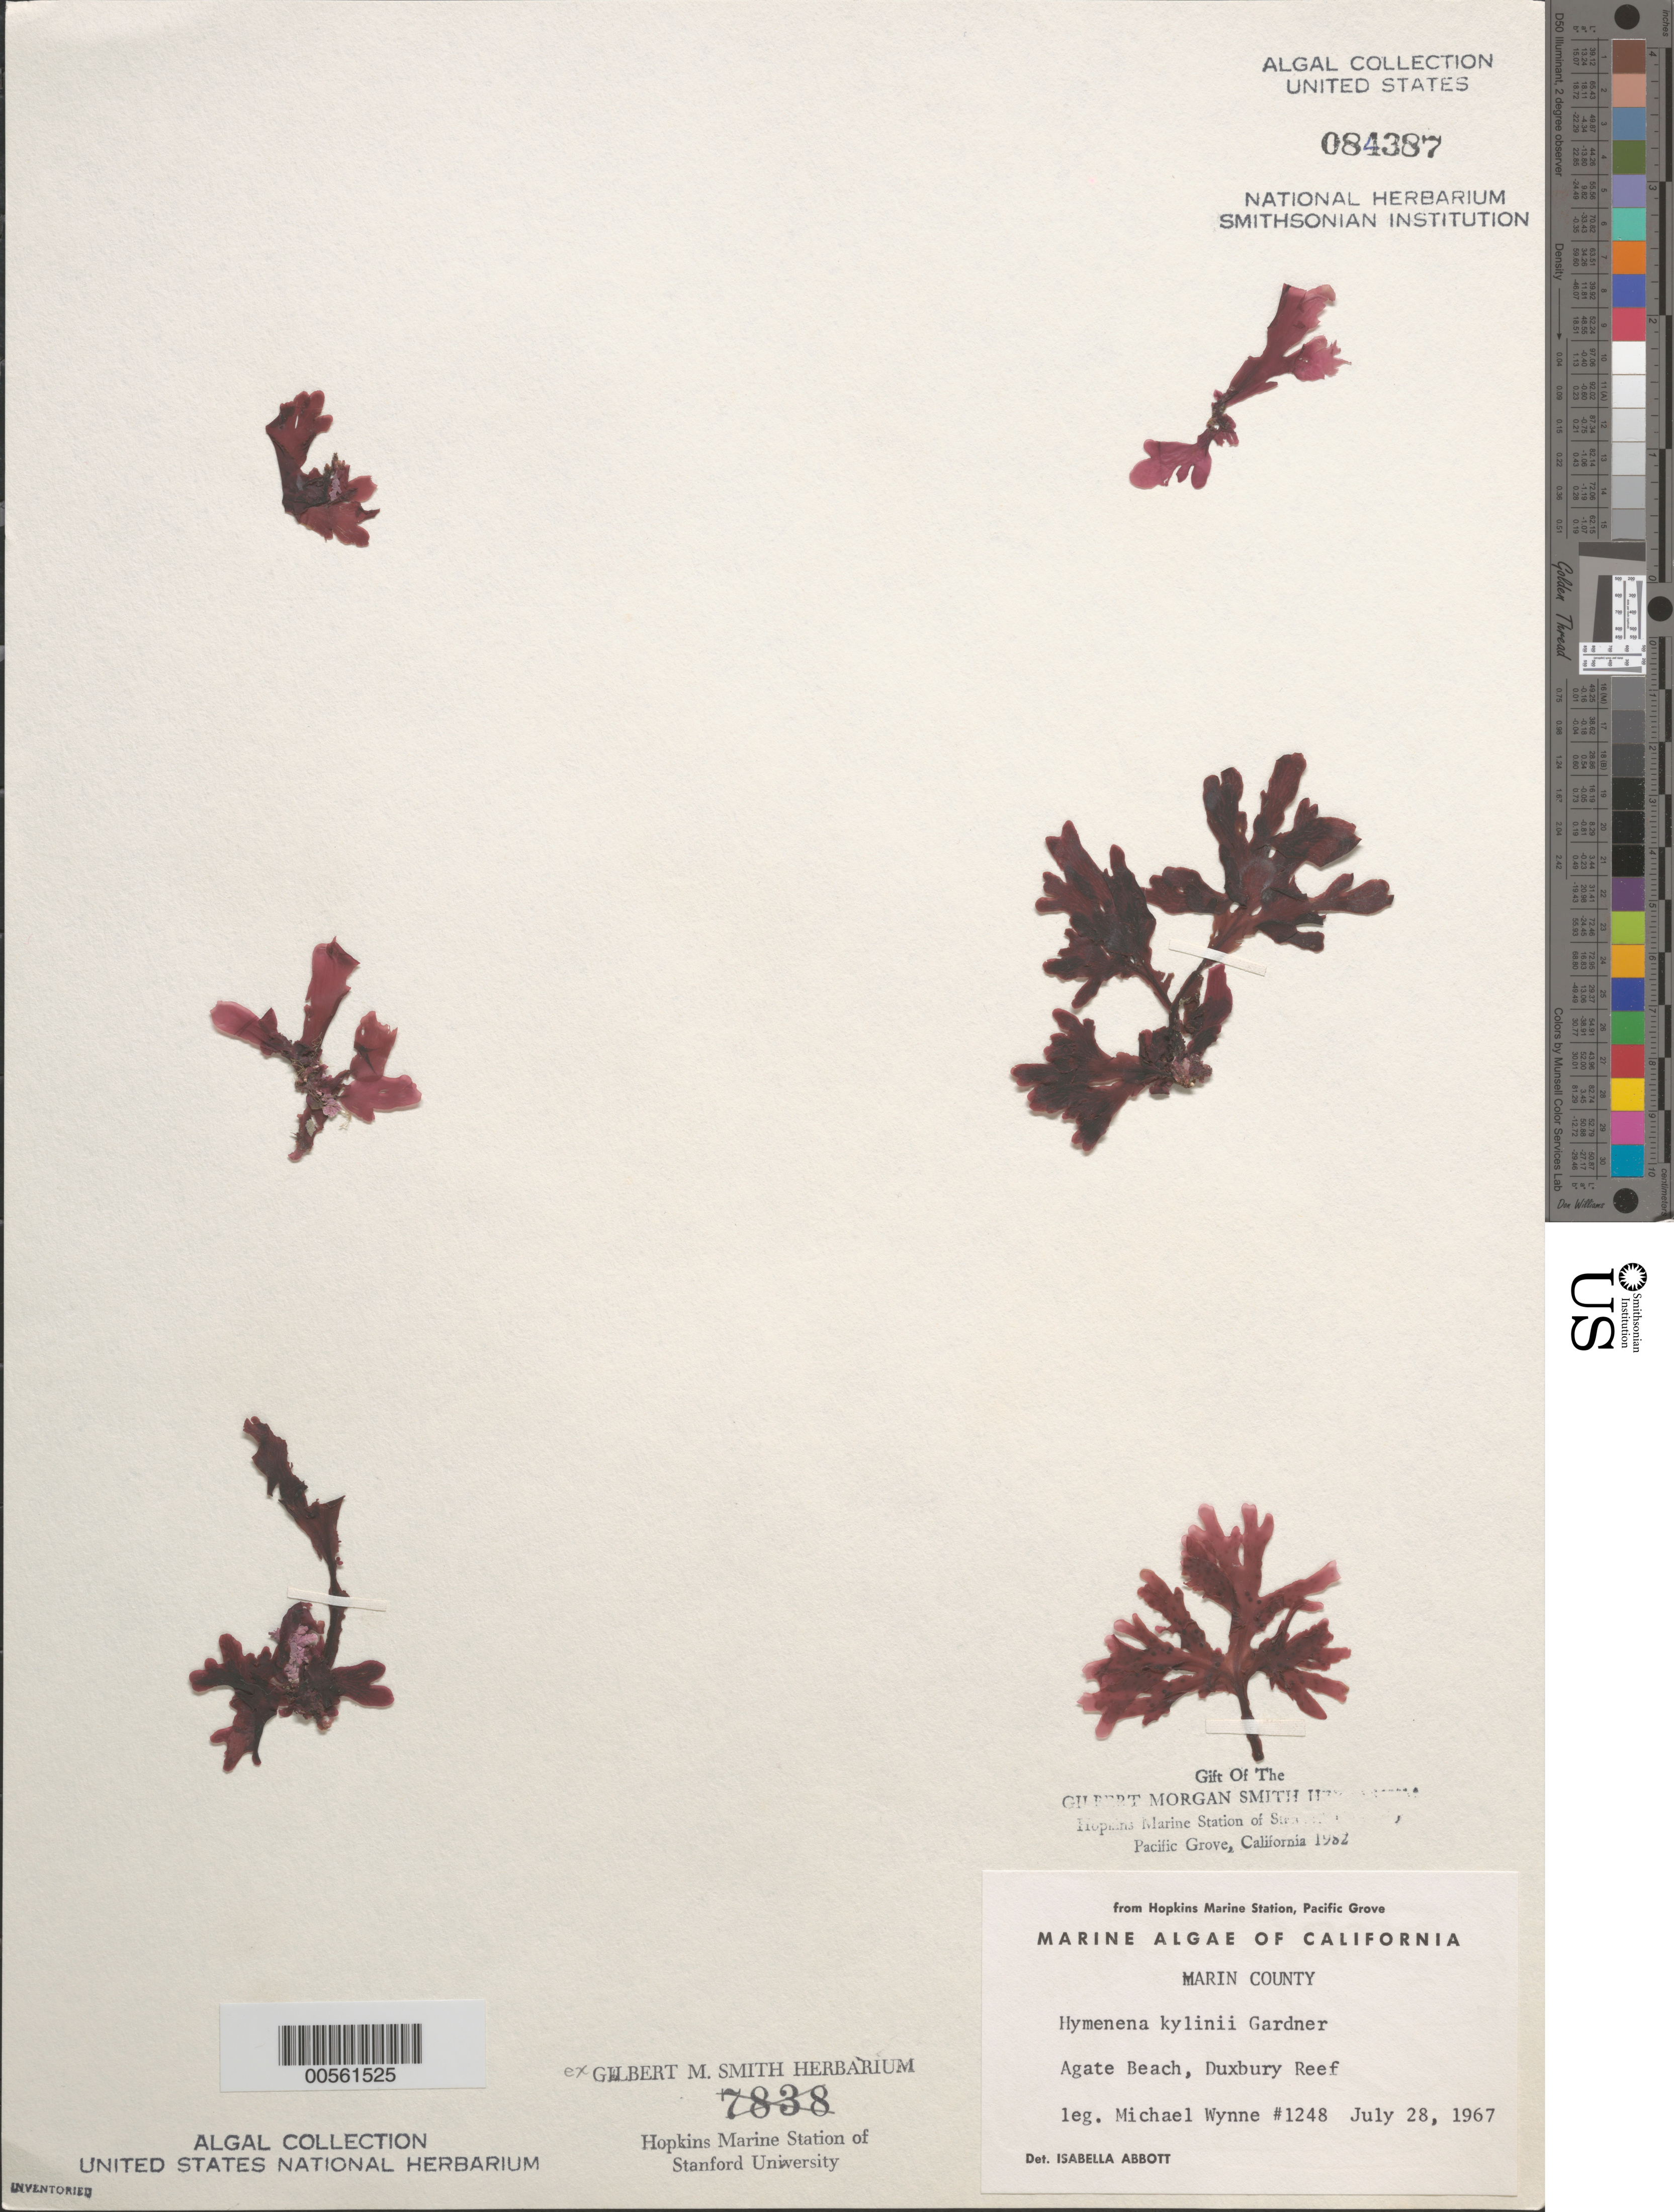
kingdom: Plantae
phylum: Rhodophyta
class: Florideophyceae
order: Ceramiales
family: Delesseriaceae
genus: Hymenena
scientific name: Hymenena flabelligera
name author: (J. Agardh) Kylin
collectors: M.J. Wynne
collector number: IAA 1248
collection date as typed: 28 Jul 1967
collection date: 1967-07-28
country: United States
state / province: California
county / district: Marin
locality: Agate Beach, Duxbury Reef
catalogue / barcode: US 84387